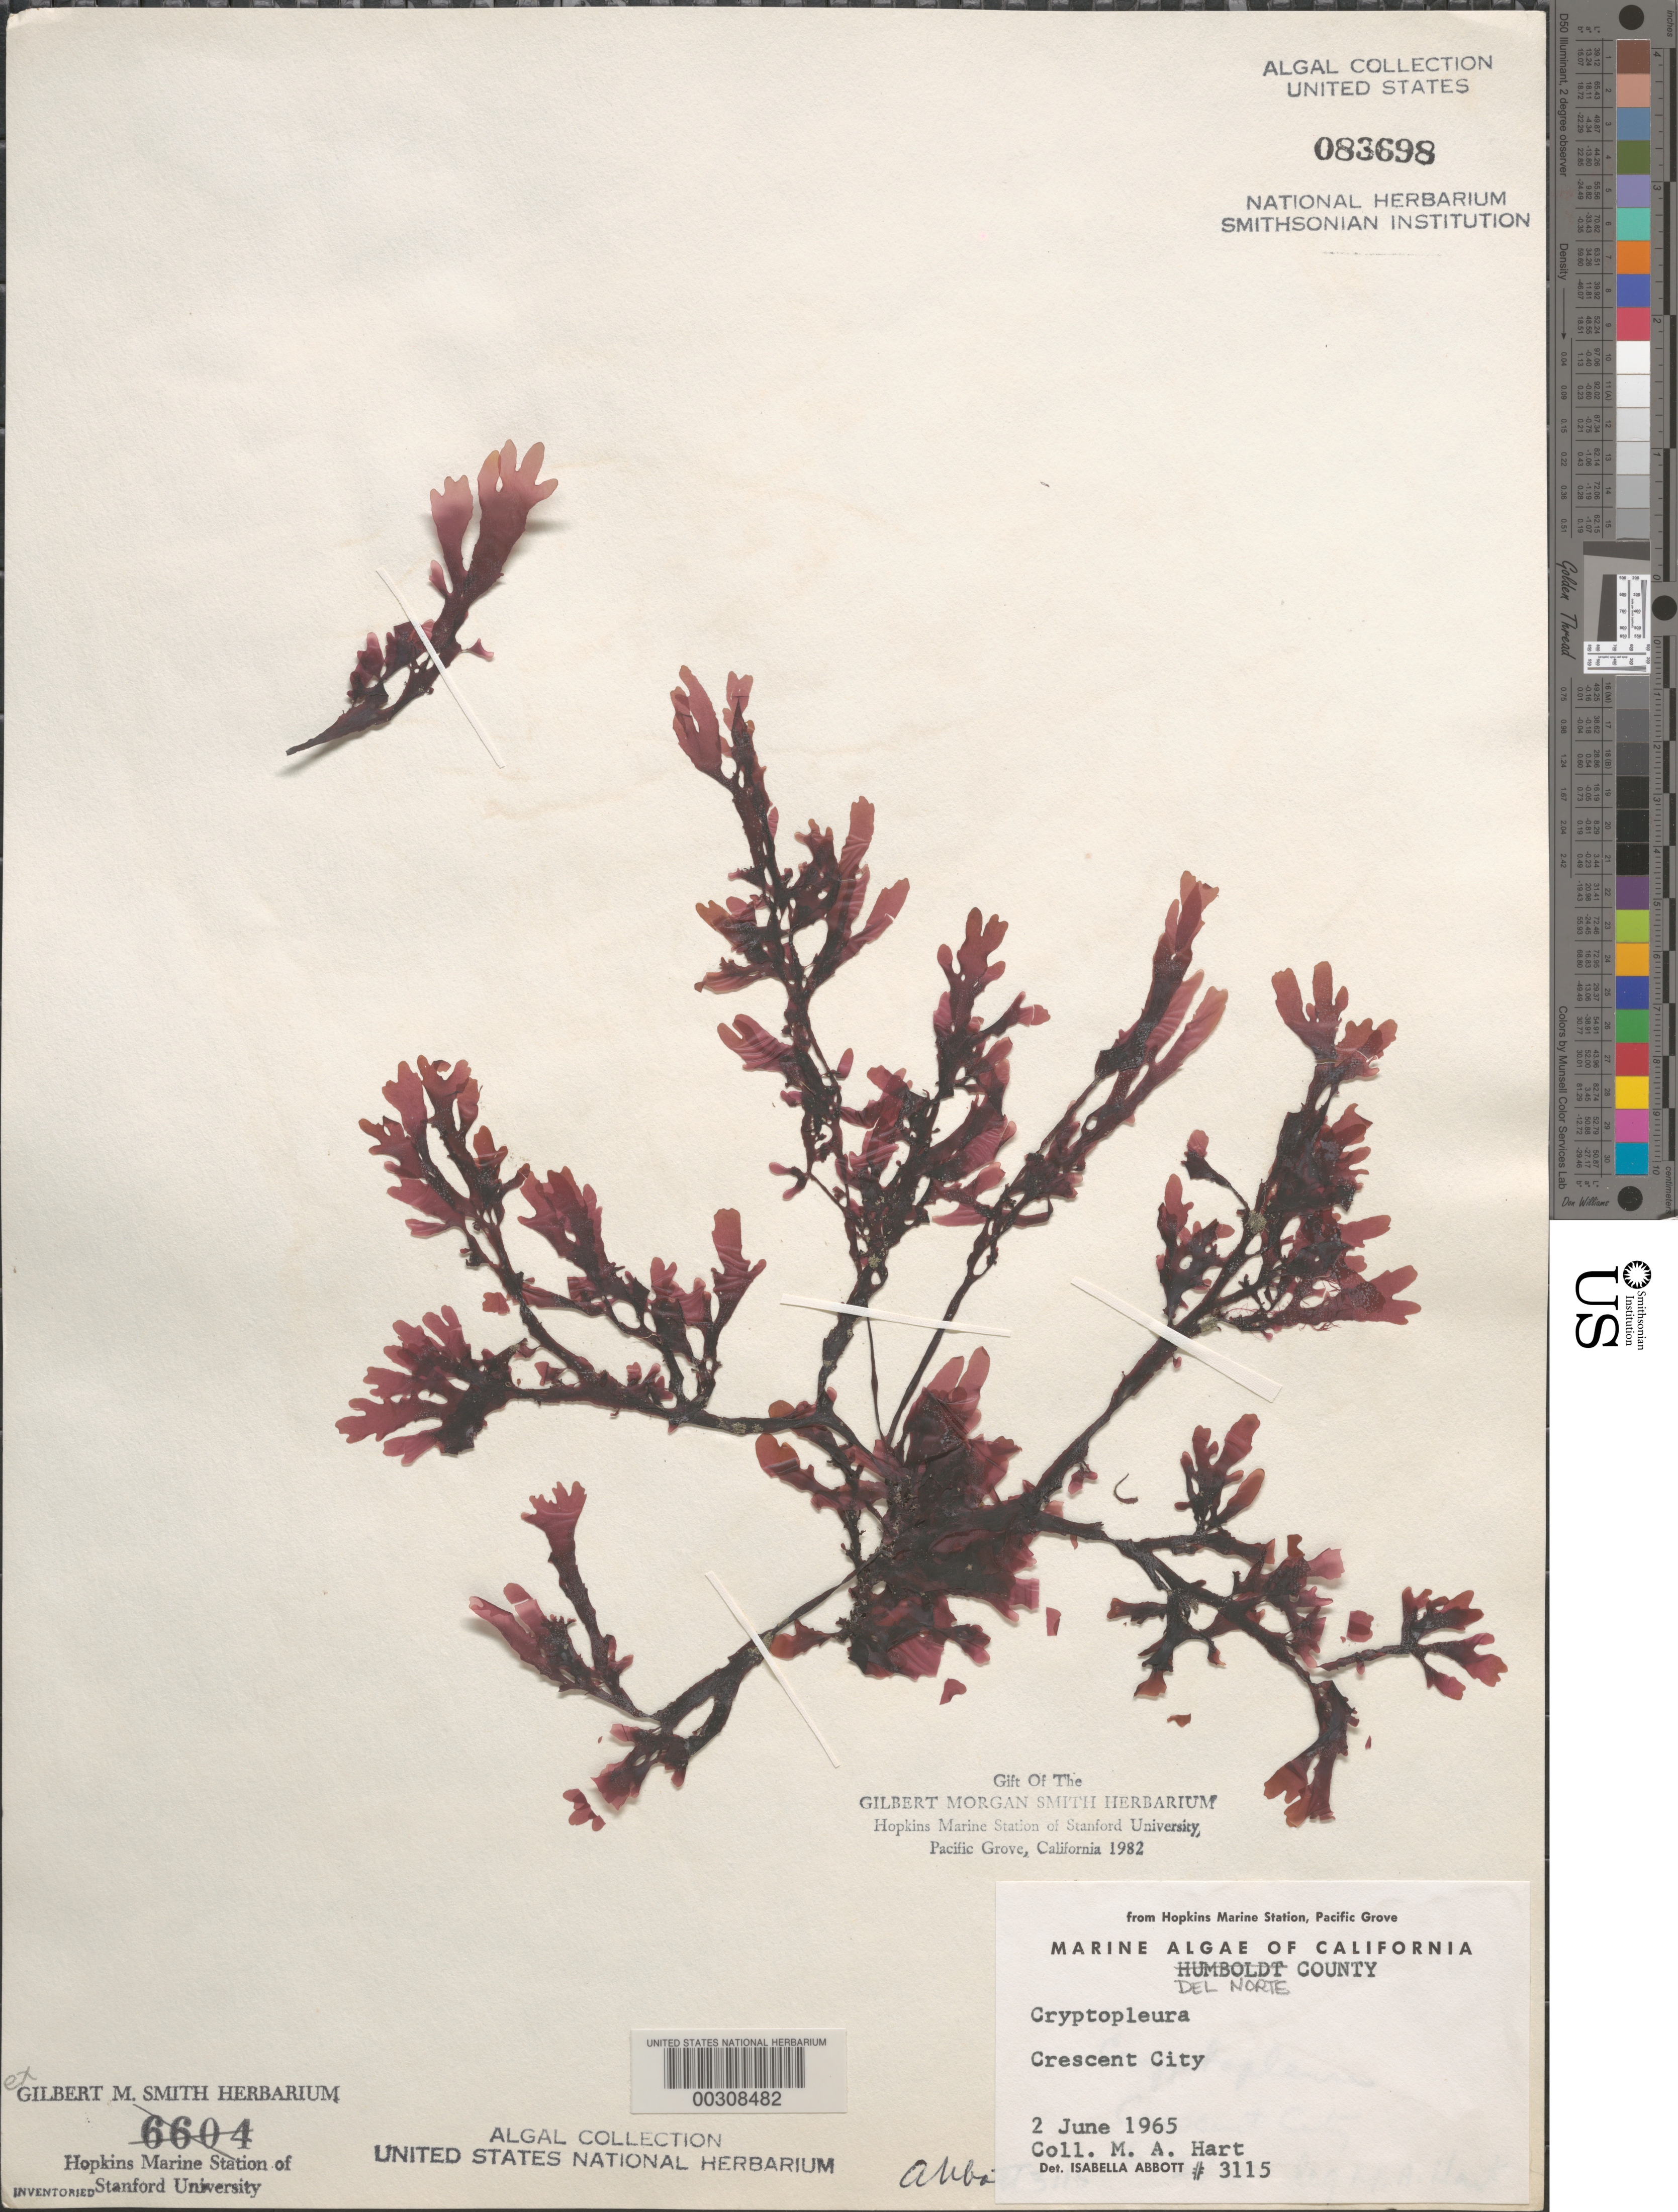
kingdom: Plantae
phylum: Rhodophyta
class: Florideophyceae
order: Ceramiales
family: Delesseriaceae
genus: Cryptopleura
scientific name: Cryptopleura sp.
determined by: Abbott, Isabella A.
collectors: M. A. Hart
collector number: IAA 3115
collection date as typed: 02 Jun 1965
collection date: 1965-06-02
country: United States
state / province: California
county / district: Del Norte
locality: Crescent City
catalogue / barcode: US 83698